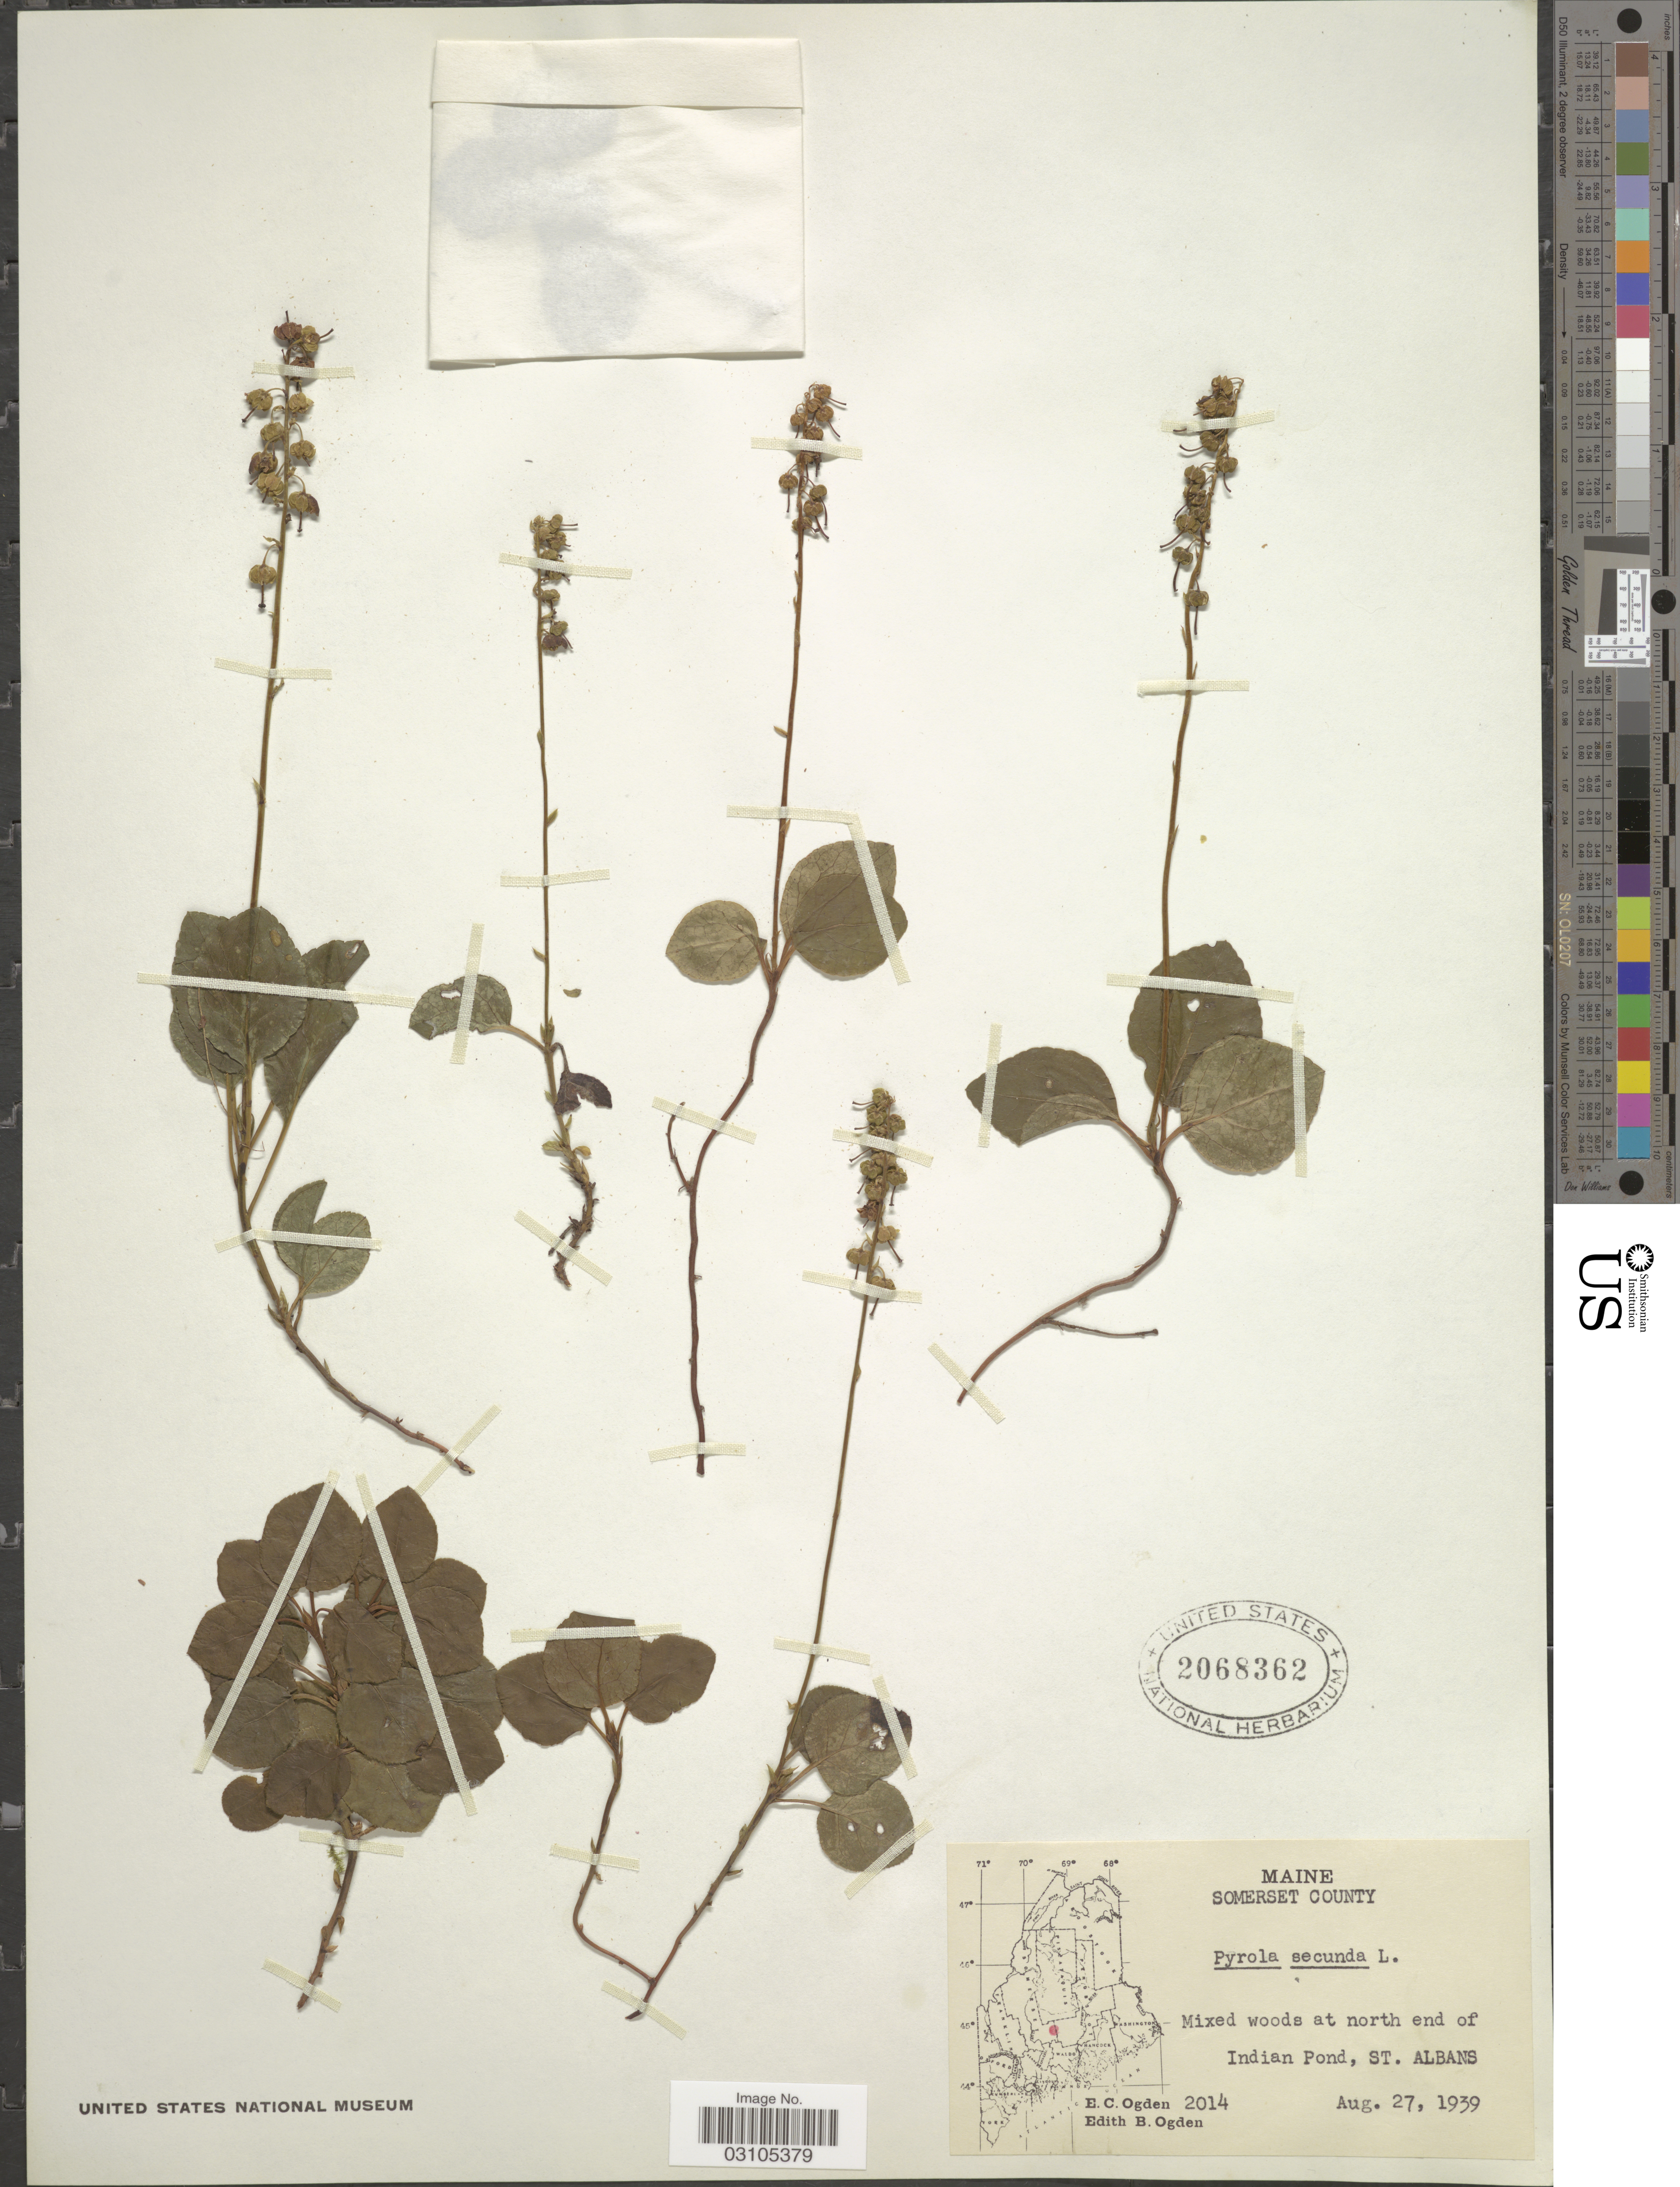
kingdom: Plantae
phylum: Tracheophyta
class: Magnoliopsida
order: Ericales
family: Ericaceae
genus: Orthilia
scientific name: Orthilia secunda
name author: (L.) House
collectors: E. Ogden & E. Ogden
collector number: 2014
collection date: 1939-08-27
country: United States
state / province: Maine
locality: Somerset County. At north end of Indian Pond, St. Albans.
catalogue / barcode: US 2068362